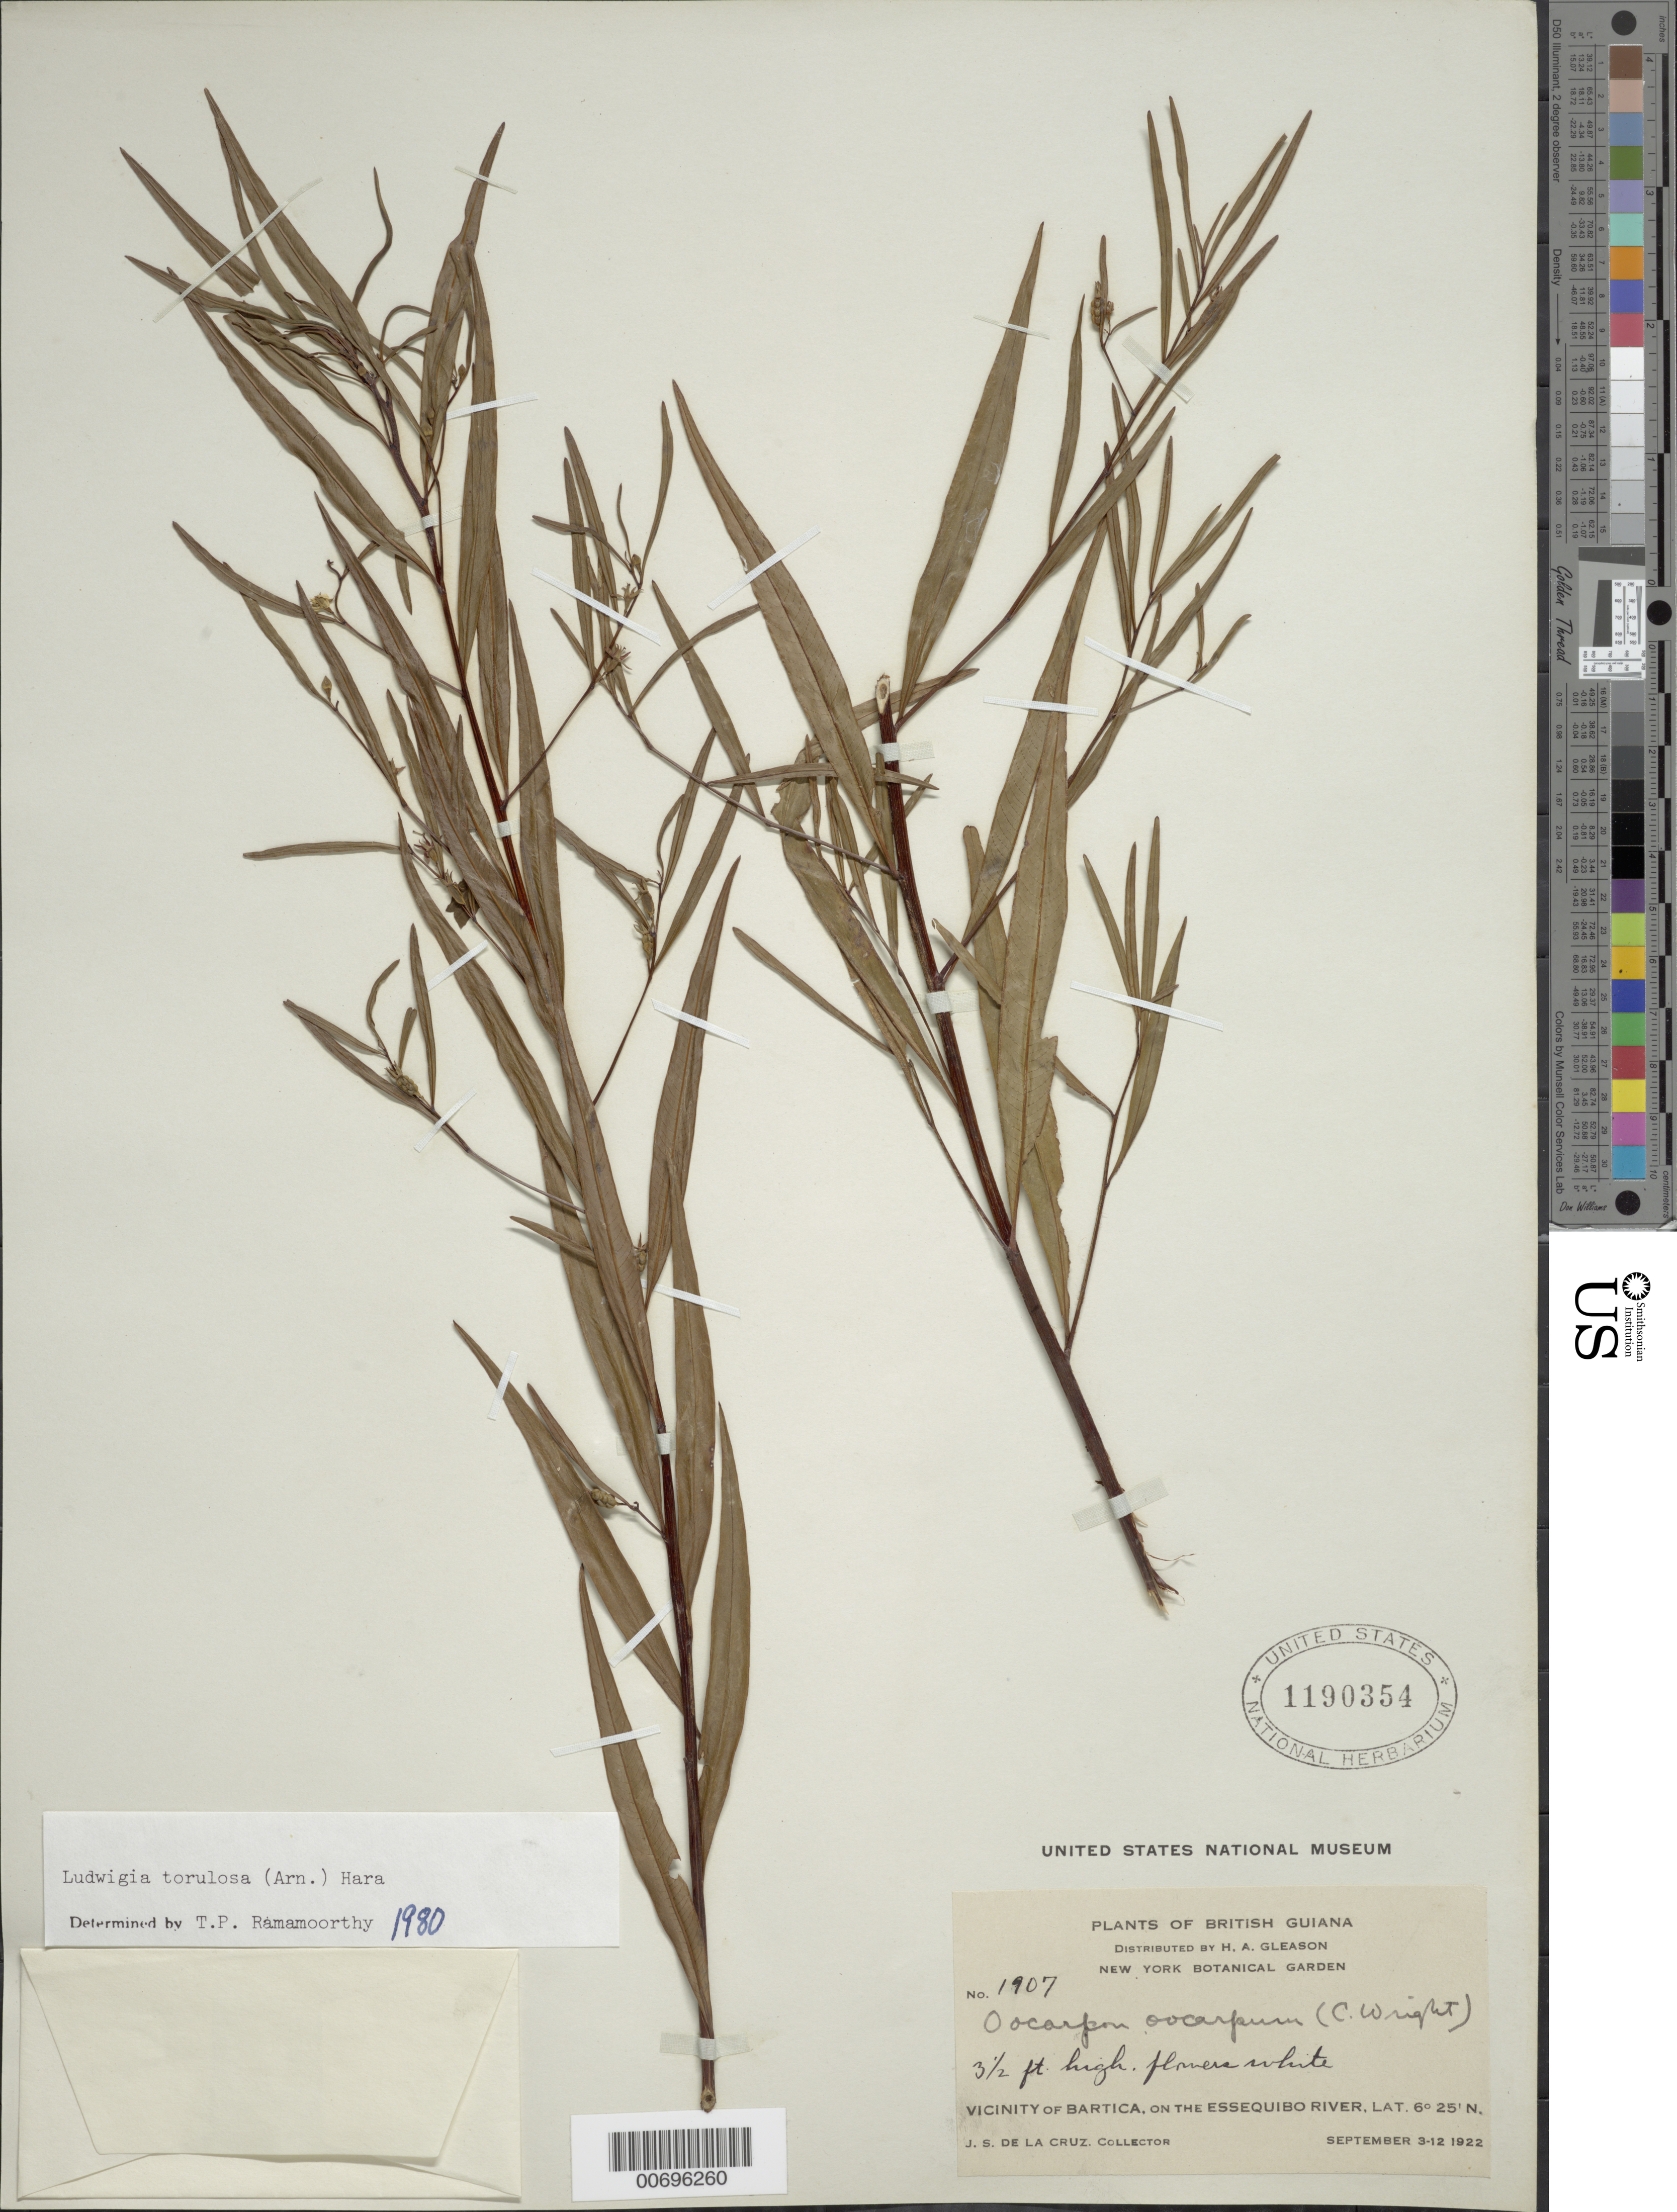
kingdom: Plantae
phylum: Tracheophyta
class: Magnoliopsida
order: Myrtales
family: Onagraceae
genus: Ludwigia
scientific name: Ludwigia torulosa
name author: (Arn.) H. Hara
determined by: Ramamoorthy, T. P.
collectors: J. S. de la Cruz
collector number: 1907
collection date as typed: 3-Sep-22 to 12-Sep-22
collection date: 1922-09-03/1922-09-12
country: Guyana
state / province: Cuyuni-Mazaruni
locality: Bartica, vic., on the Essequibo River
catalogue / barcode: US 1190354